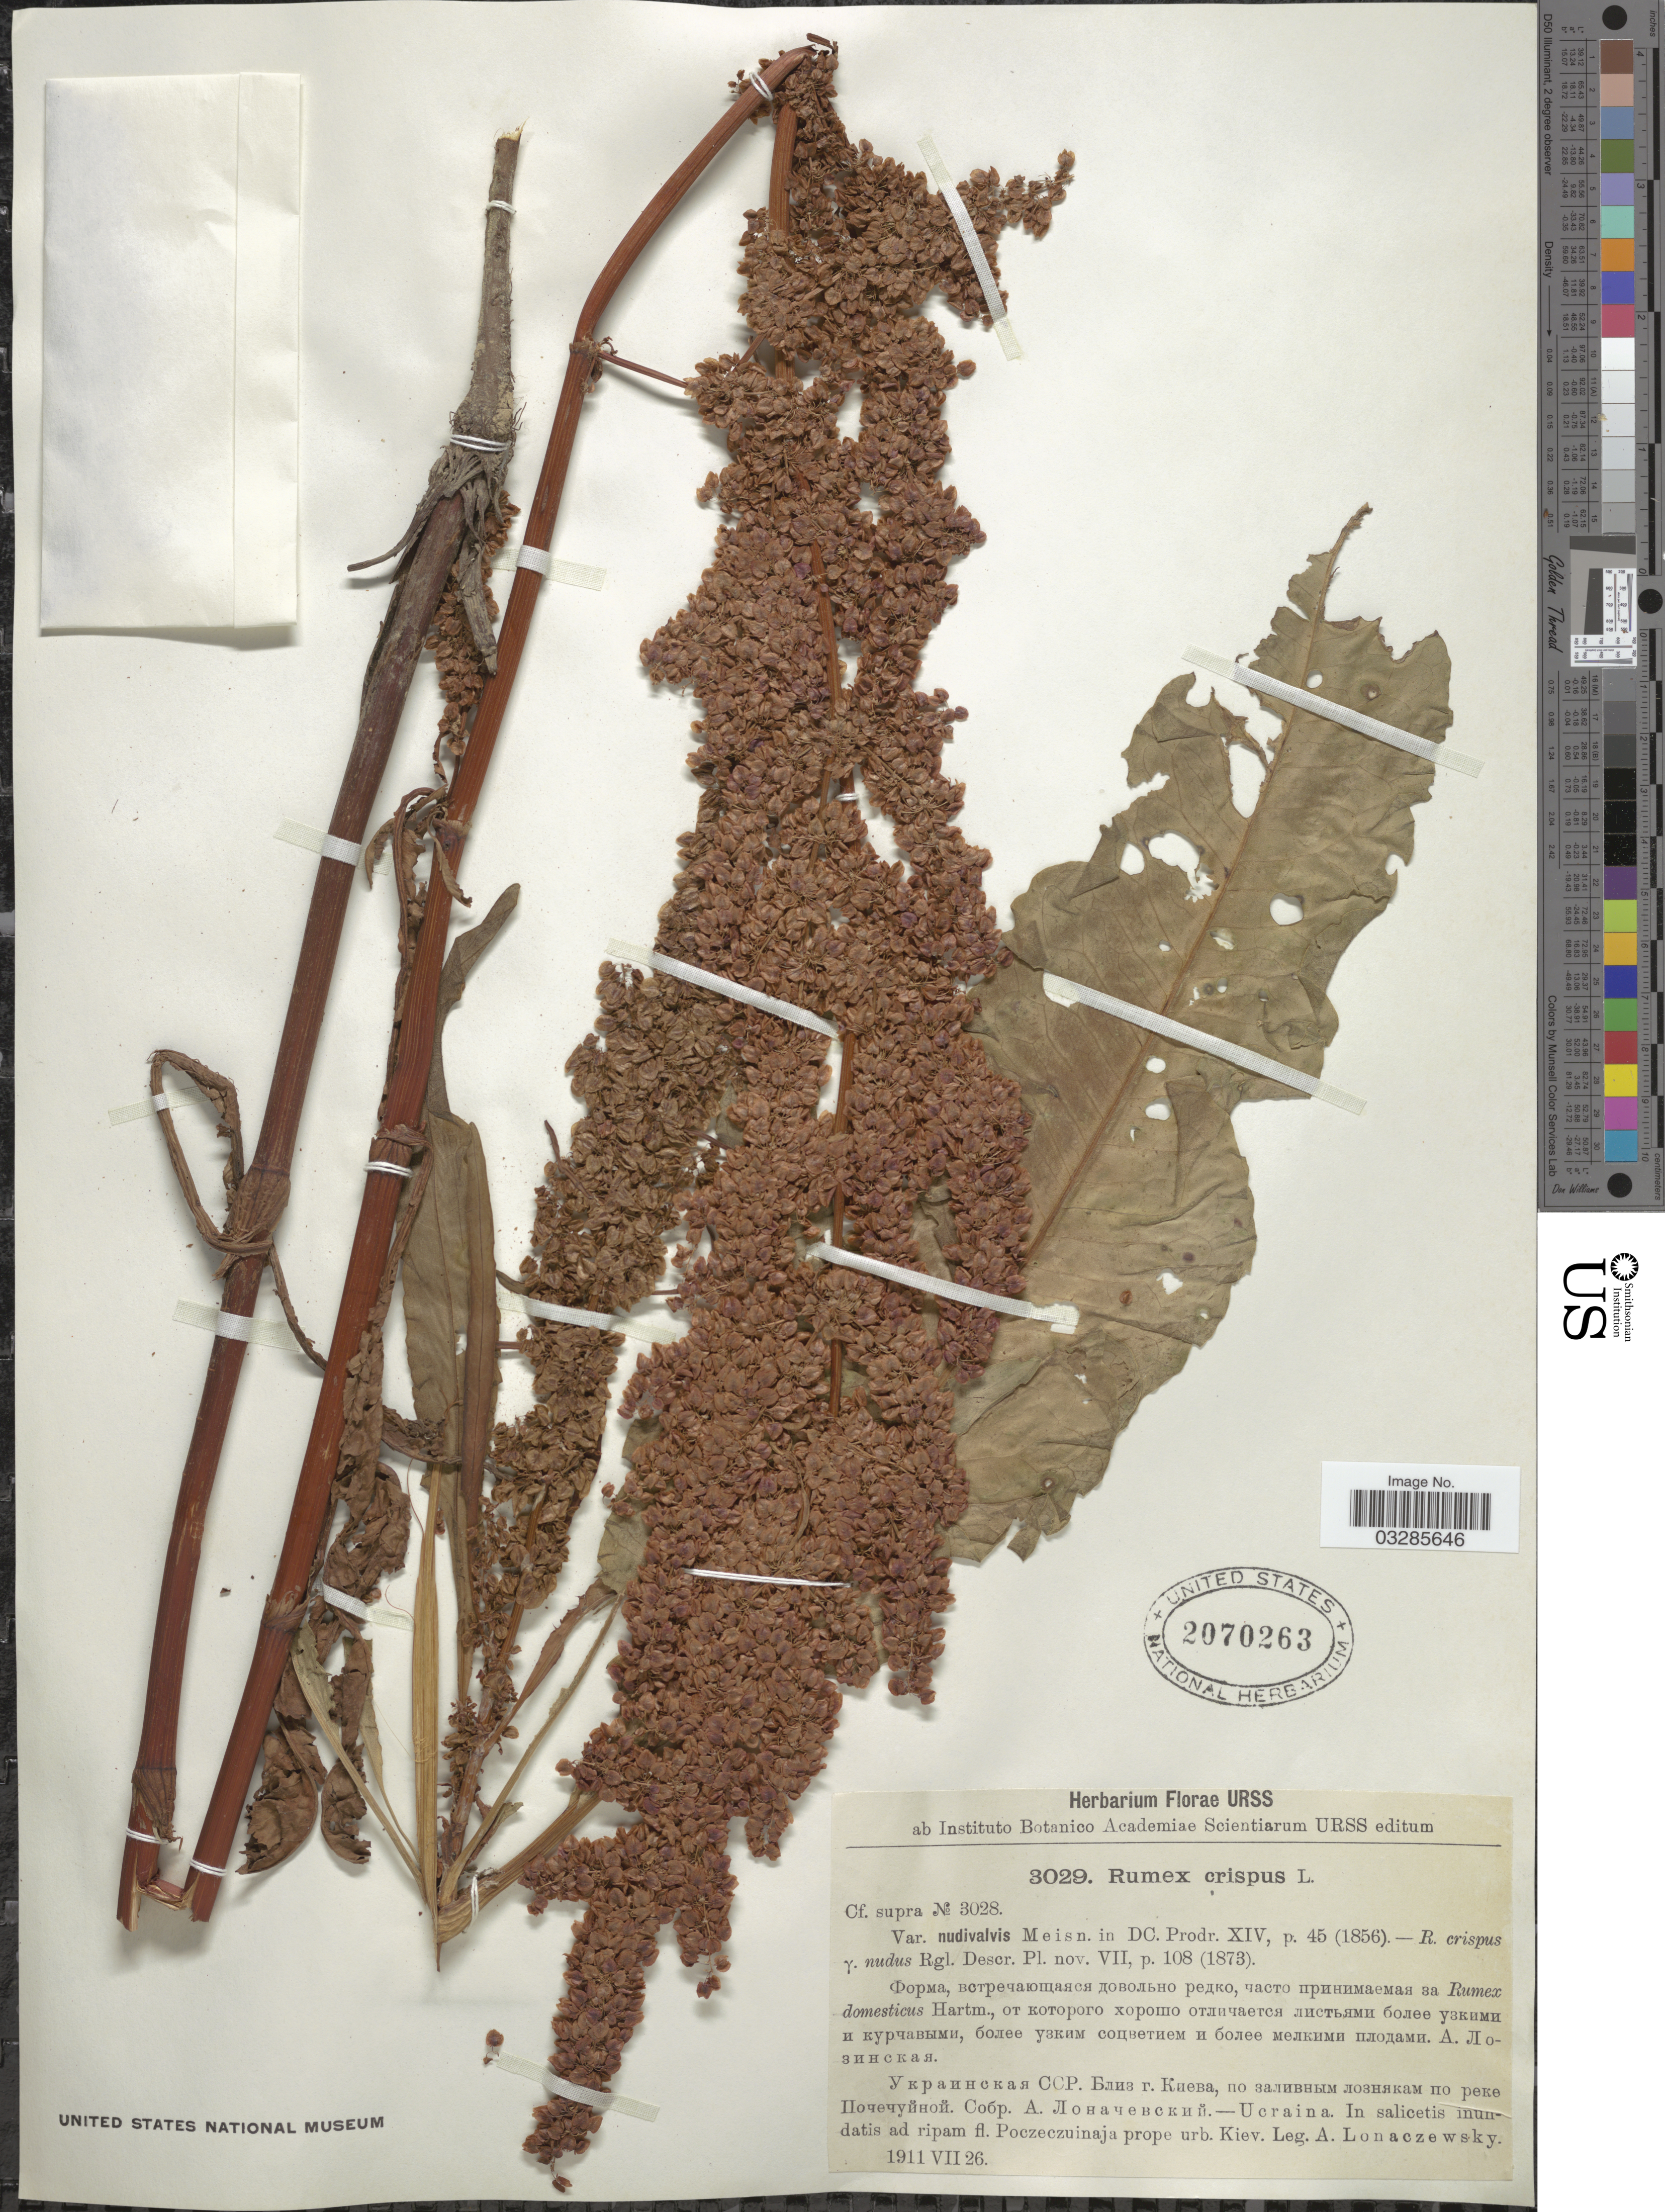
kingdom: Plantae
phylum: Tracheophyta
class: Magnoliopsida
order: Caryophyllales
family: Polygonaceae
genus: Rumex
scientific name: Rumex crispus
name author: L.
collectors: A. Lonaczewsky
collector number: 3029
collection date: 1911-07-26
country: Ukraine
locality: In salicetis inundatis ad ripam fl. Poczeczuinaja prope urb. Kiev.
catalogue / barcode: US 2070263